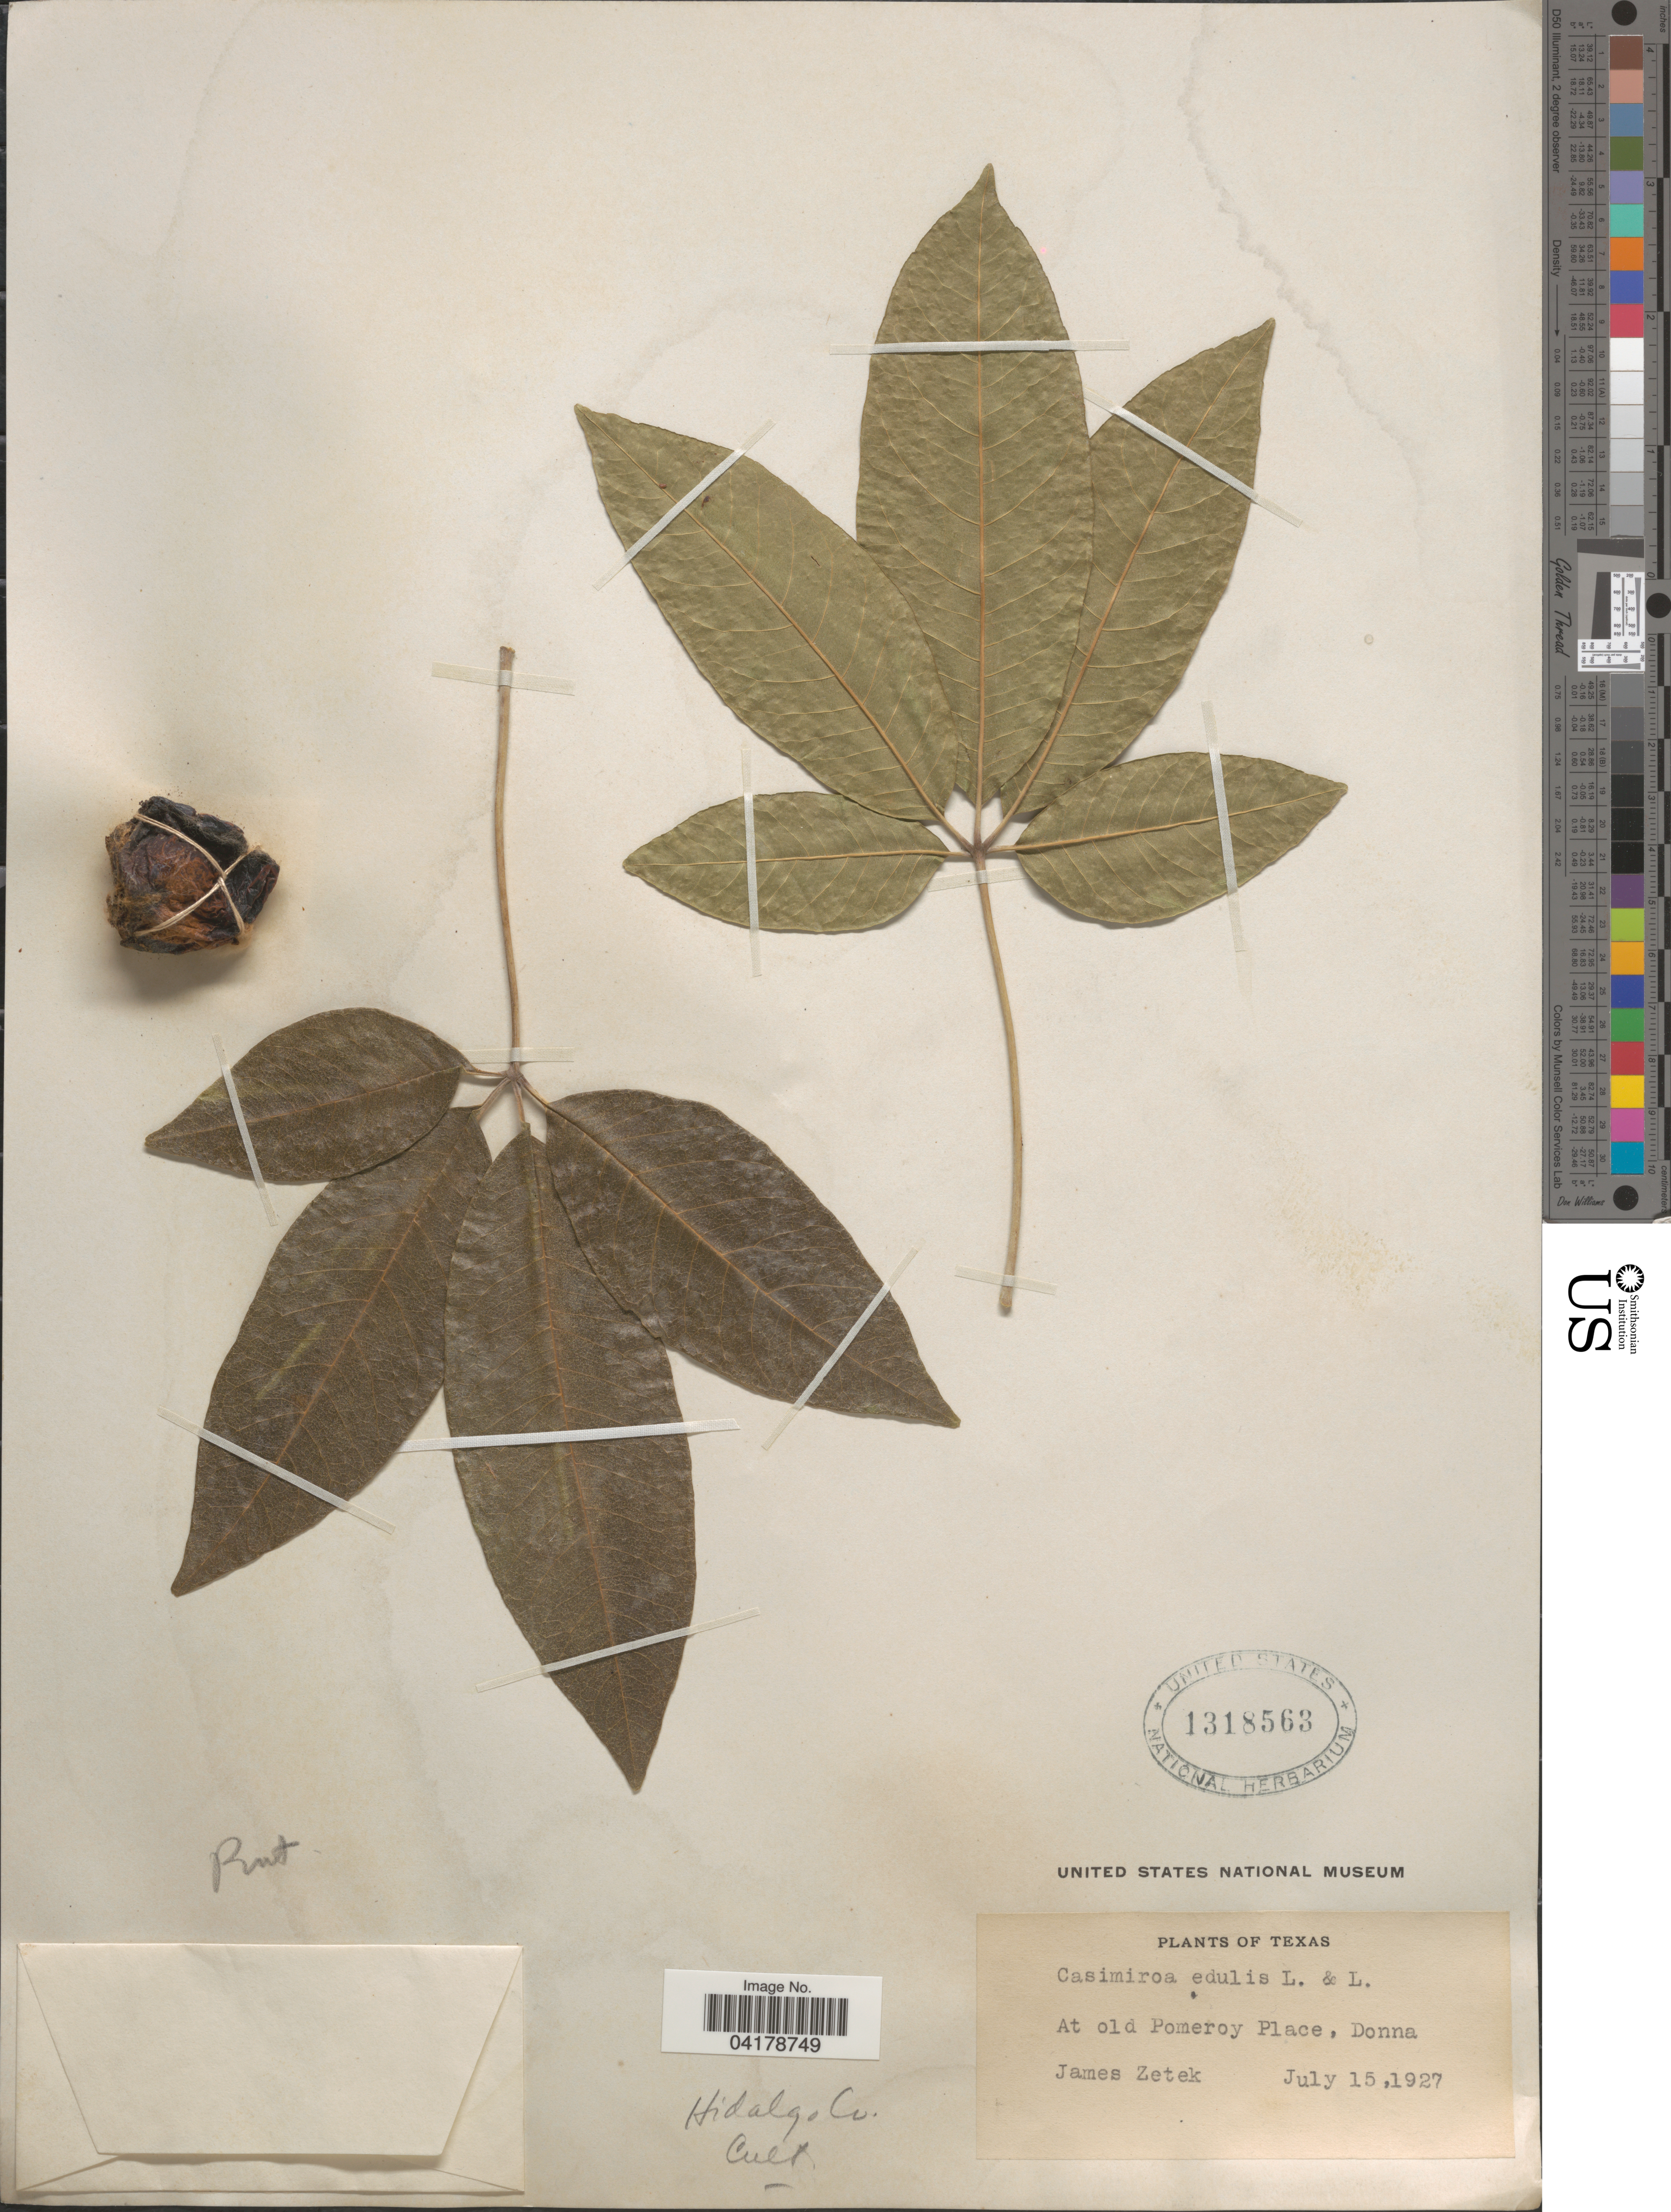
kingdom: Plantae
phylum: Tracheophyta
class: Magnoliopsida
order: Sapindales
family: Rutaceae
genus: Casimiroa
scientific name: Casimiroa edulis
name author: La Llave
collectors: J. Zetek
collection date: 1927-07-15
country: United States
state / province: Texas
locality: Hidalgo Co. At old Pomeroy Place, Donna.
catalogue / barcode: US 1318563